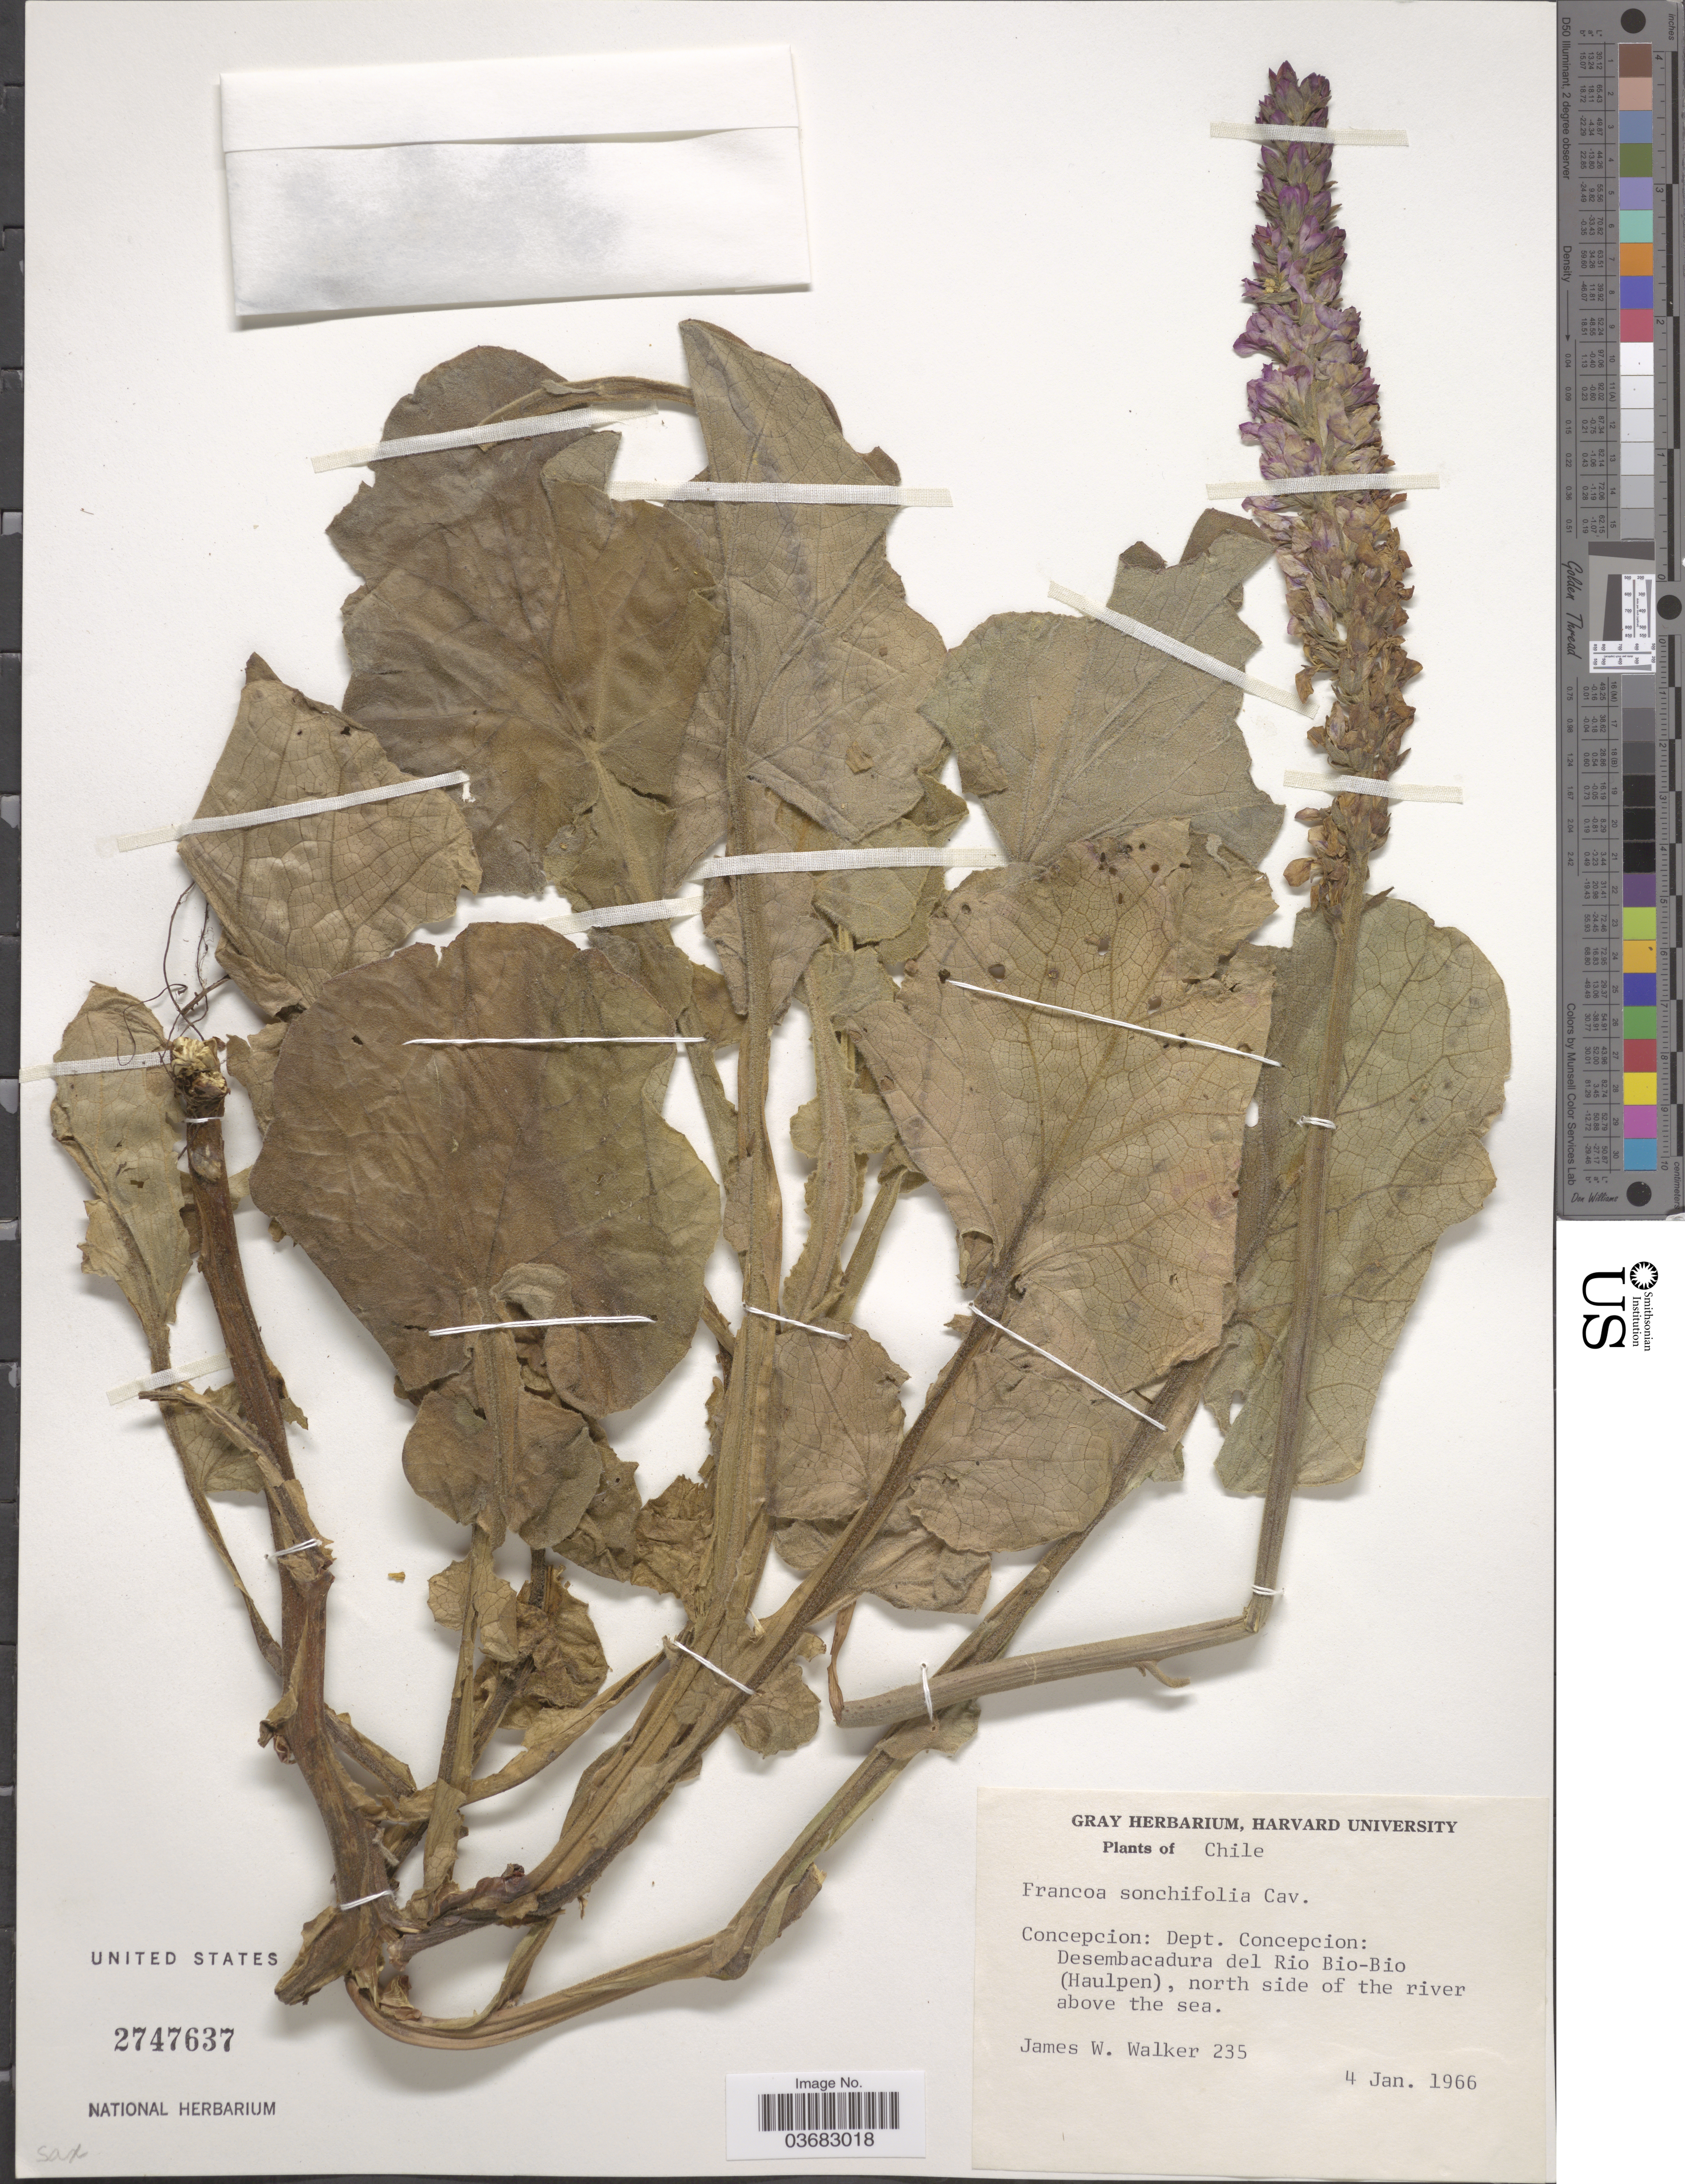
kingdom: Plantae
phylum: Tracheophyta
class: Magnoliopsida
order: Geraniales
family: Francoaceae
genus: Francoa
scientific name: Francoa sonchifolia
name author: Cav.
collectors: J. W. Walker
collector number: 235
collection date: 1966-01-04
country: Chile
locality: Concepcion: Dept. Concepcion: Desembacadura del Rio Bio-Bio (Haulpen), north side of the river above the sea.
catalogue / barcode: US 2747637